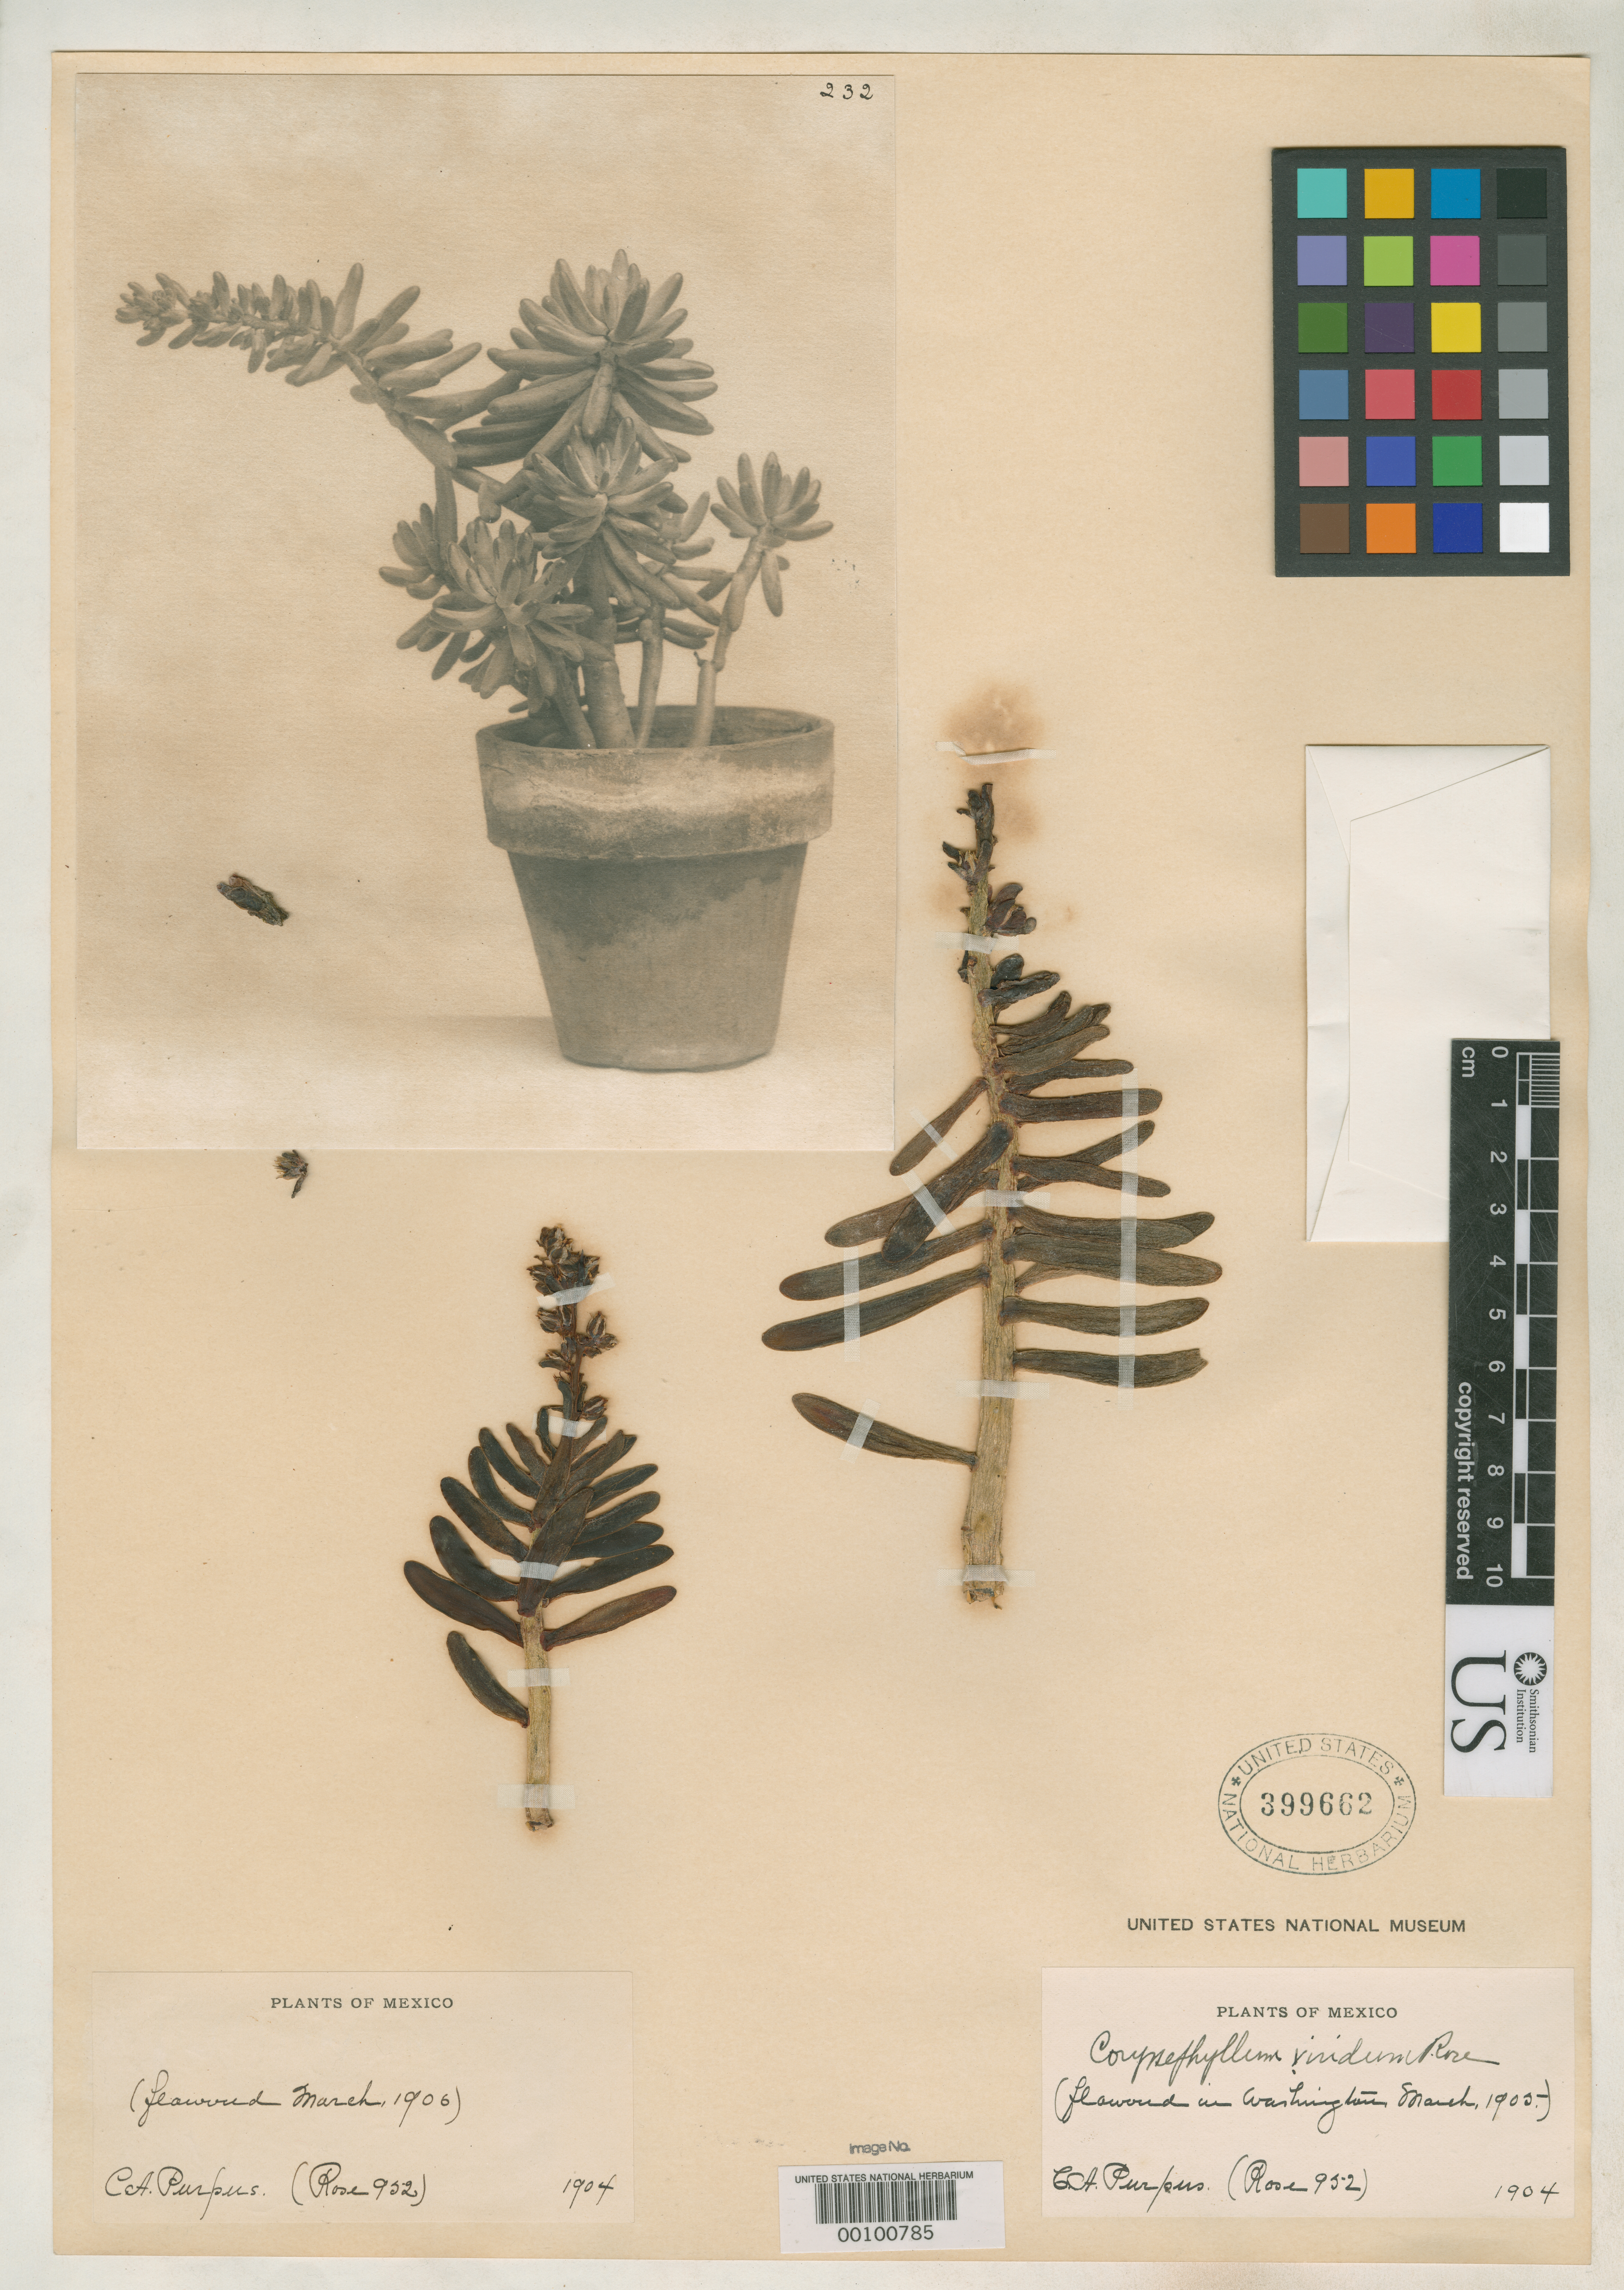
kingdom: Plantae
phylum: Tracheophyta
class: Magnoliopsida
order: Saxifragales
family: Crassulaceae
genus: Corynephyllum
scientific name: Corynephyllum viride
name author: Rose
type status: Holotype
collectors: C. A. Purpus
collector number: Rose 952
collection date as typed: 1904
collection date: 1904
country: Mexico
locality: E of Monserrat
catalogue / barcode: US 399662